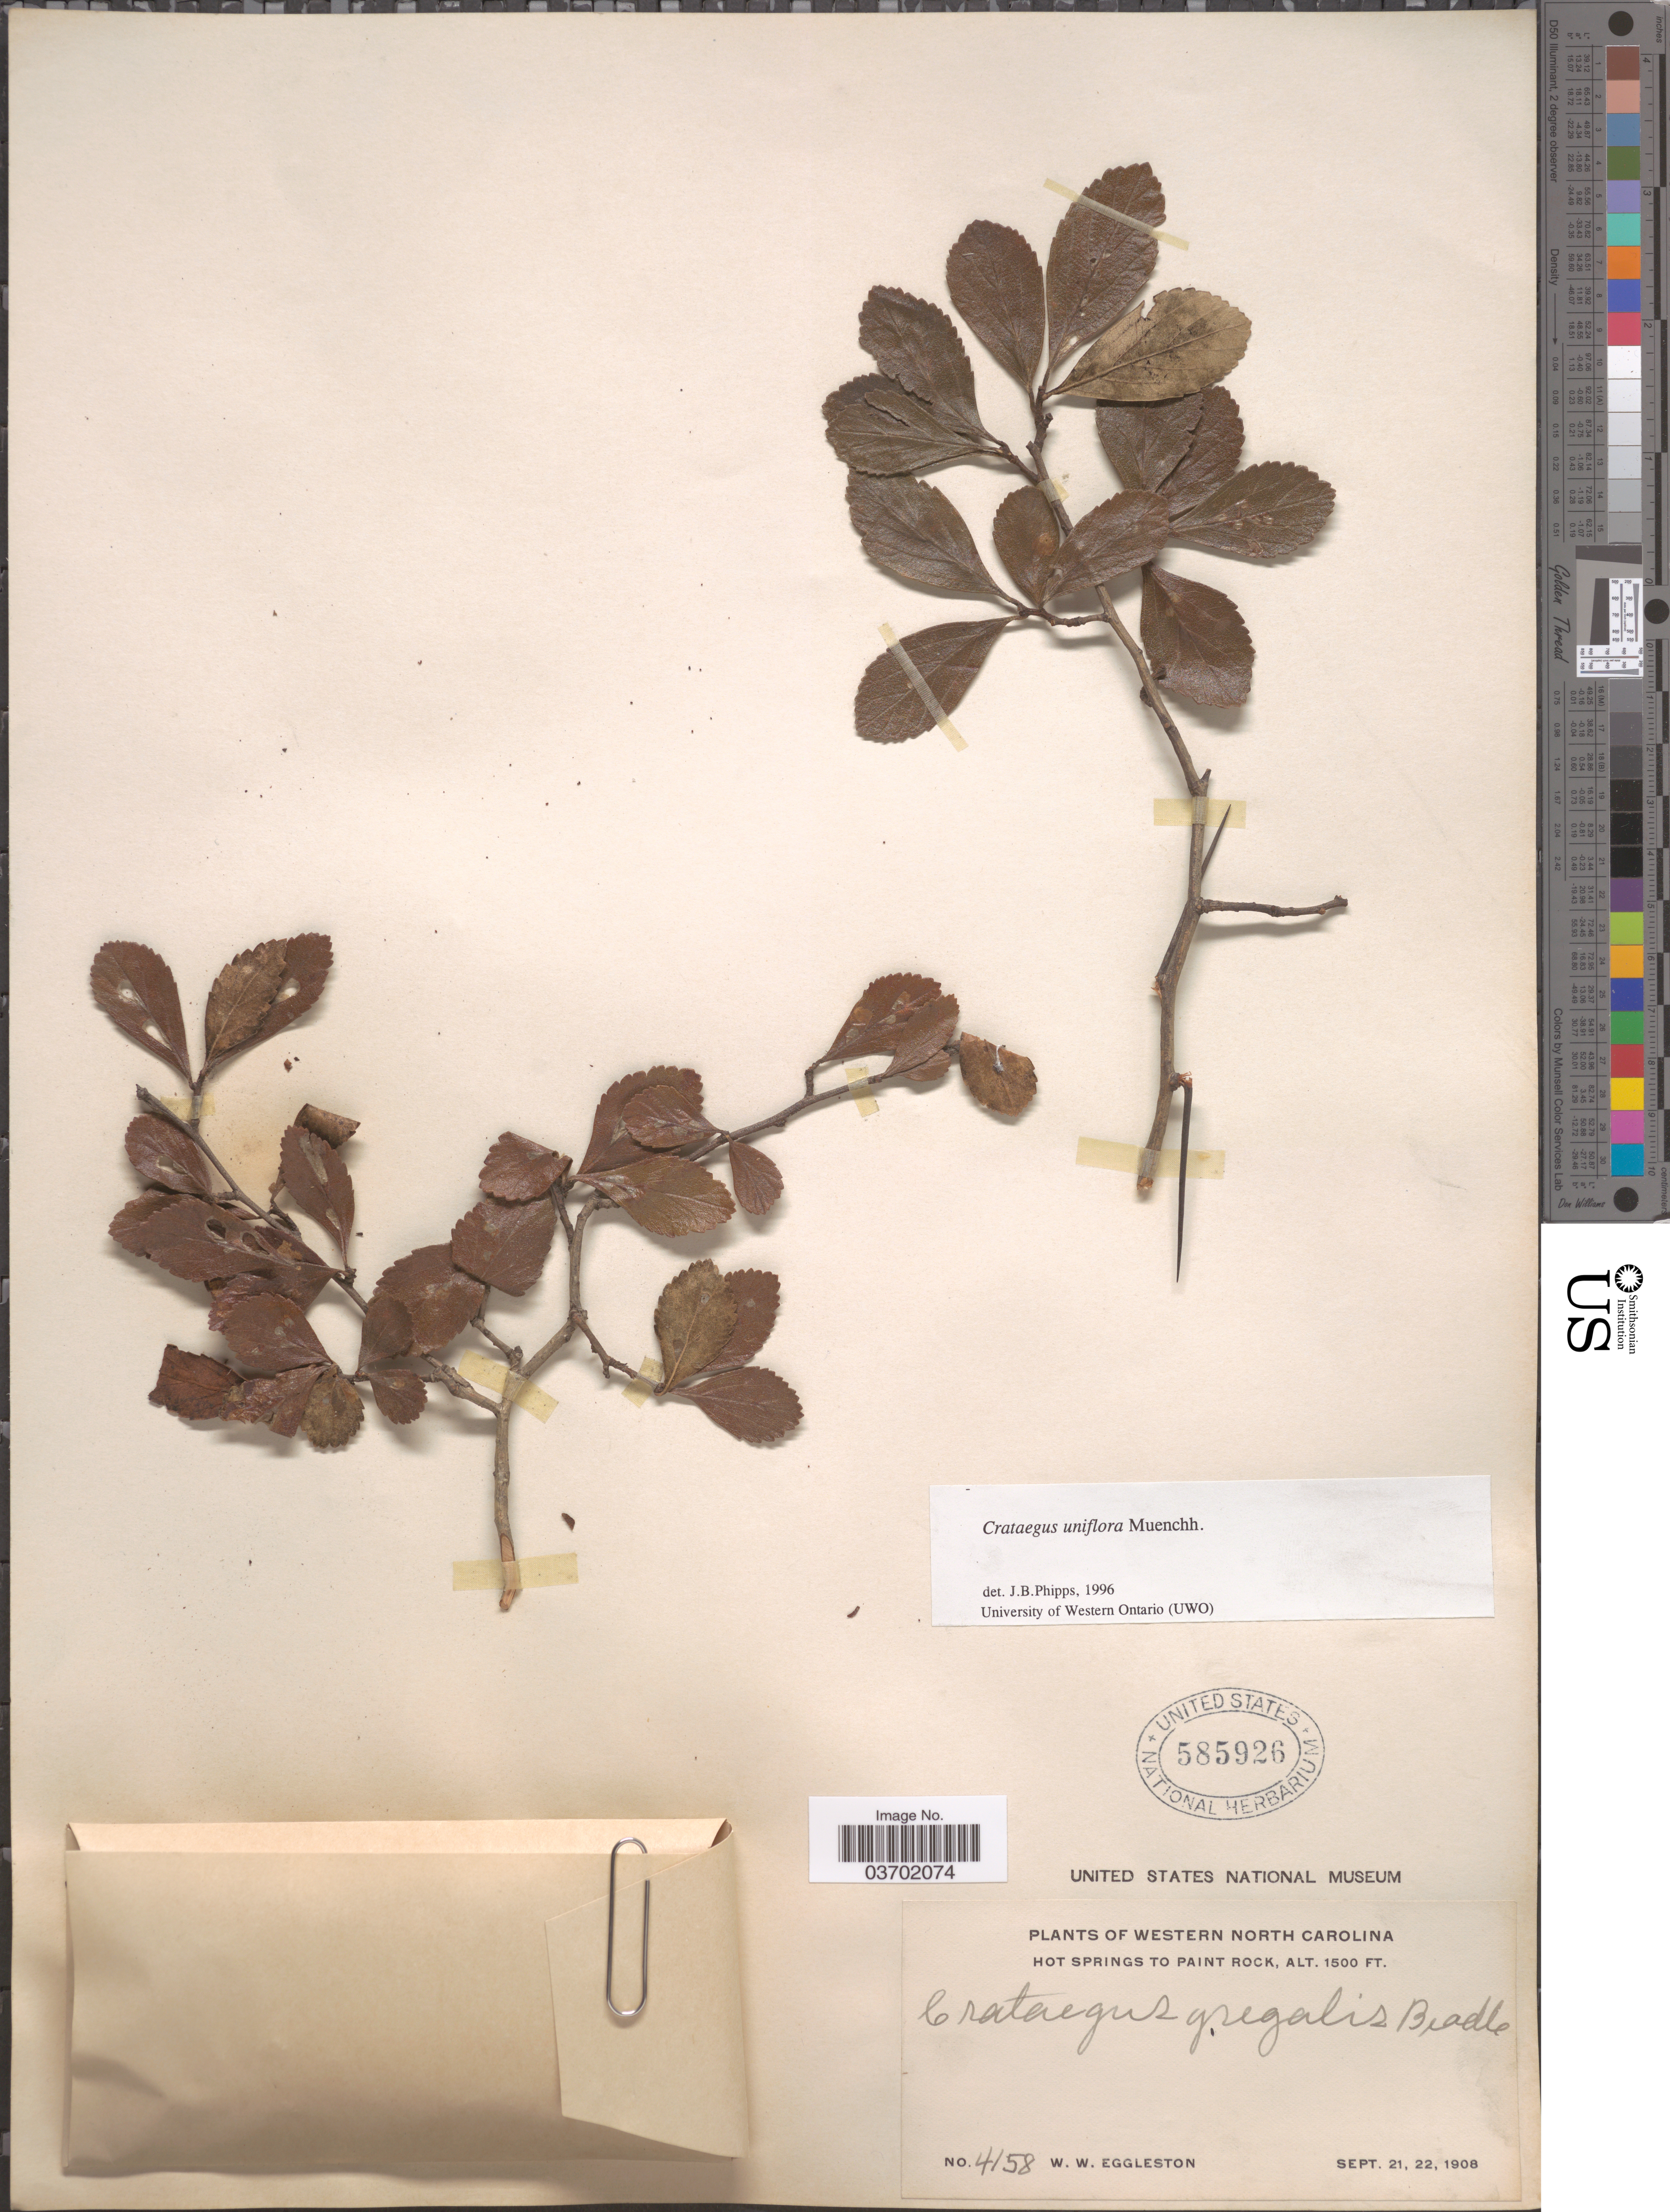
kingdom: Plantae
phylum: Tracheophyta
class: Magnoliopsida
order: Rosales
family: Rosaceae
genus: Crataegus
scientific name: Crataegus uniflora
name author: Münchh.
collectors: W. W. Eggleston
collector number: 4158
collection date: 1908-09-21/1908-09-22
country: United States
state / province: North Carolina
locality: Western North Carolina. Hot Springs to Paint Rock.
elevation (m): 457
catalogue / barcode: US 585926